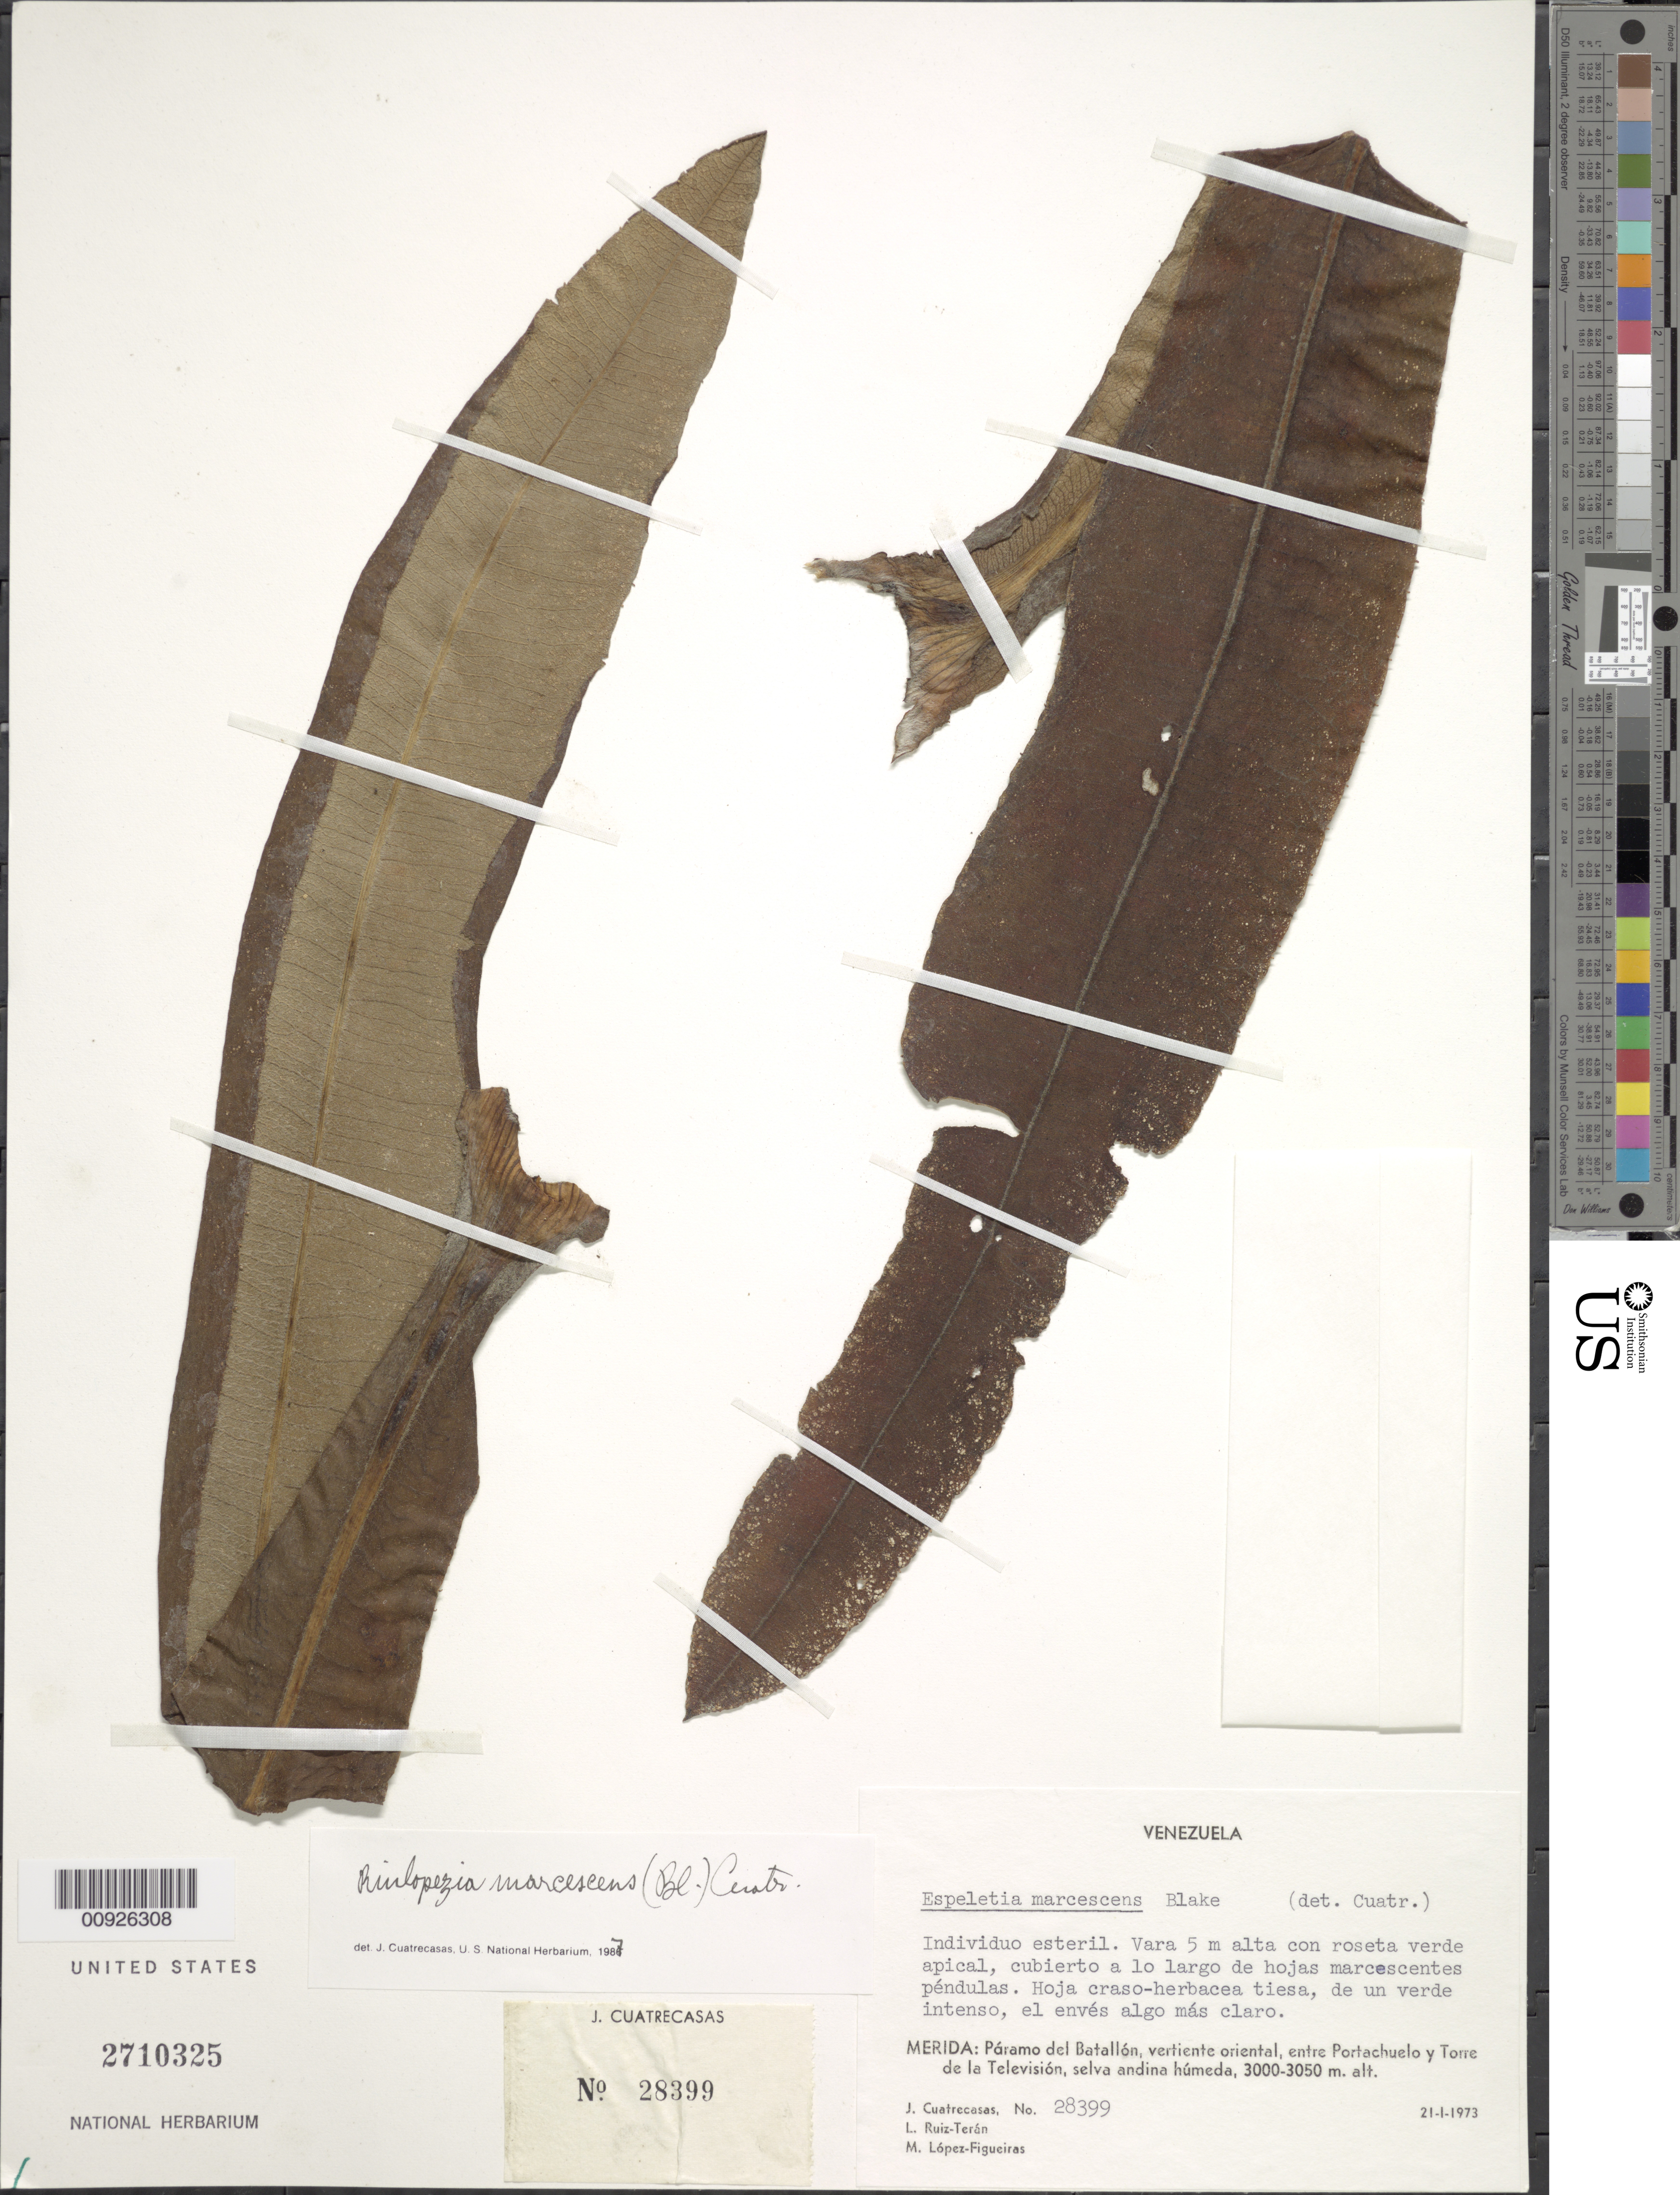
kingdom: Plantae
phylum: Tracheophyta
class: Magnoliopsida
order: Asterales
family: Asteraceae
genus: Ruilopezia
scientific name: Ruilopezia marcescens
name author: (S.F. Blake) Cuatrec.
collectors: J. Cuatrecasas, L. E. Ruíz-Terán & M. López Figueiras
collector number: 28399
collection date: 1973-01-21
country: Venezuela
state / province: Táchira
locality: Páramo del Batallón. Vertiente oriental, entre Portachuelo y Torre de la Televisión.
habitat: Selva andina húmeda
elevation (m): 3000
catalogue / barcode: US 2710325